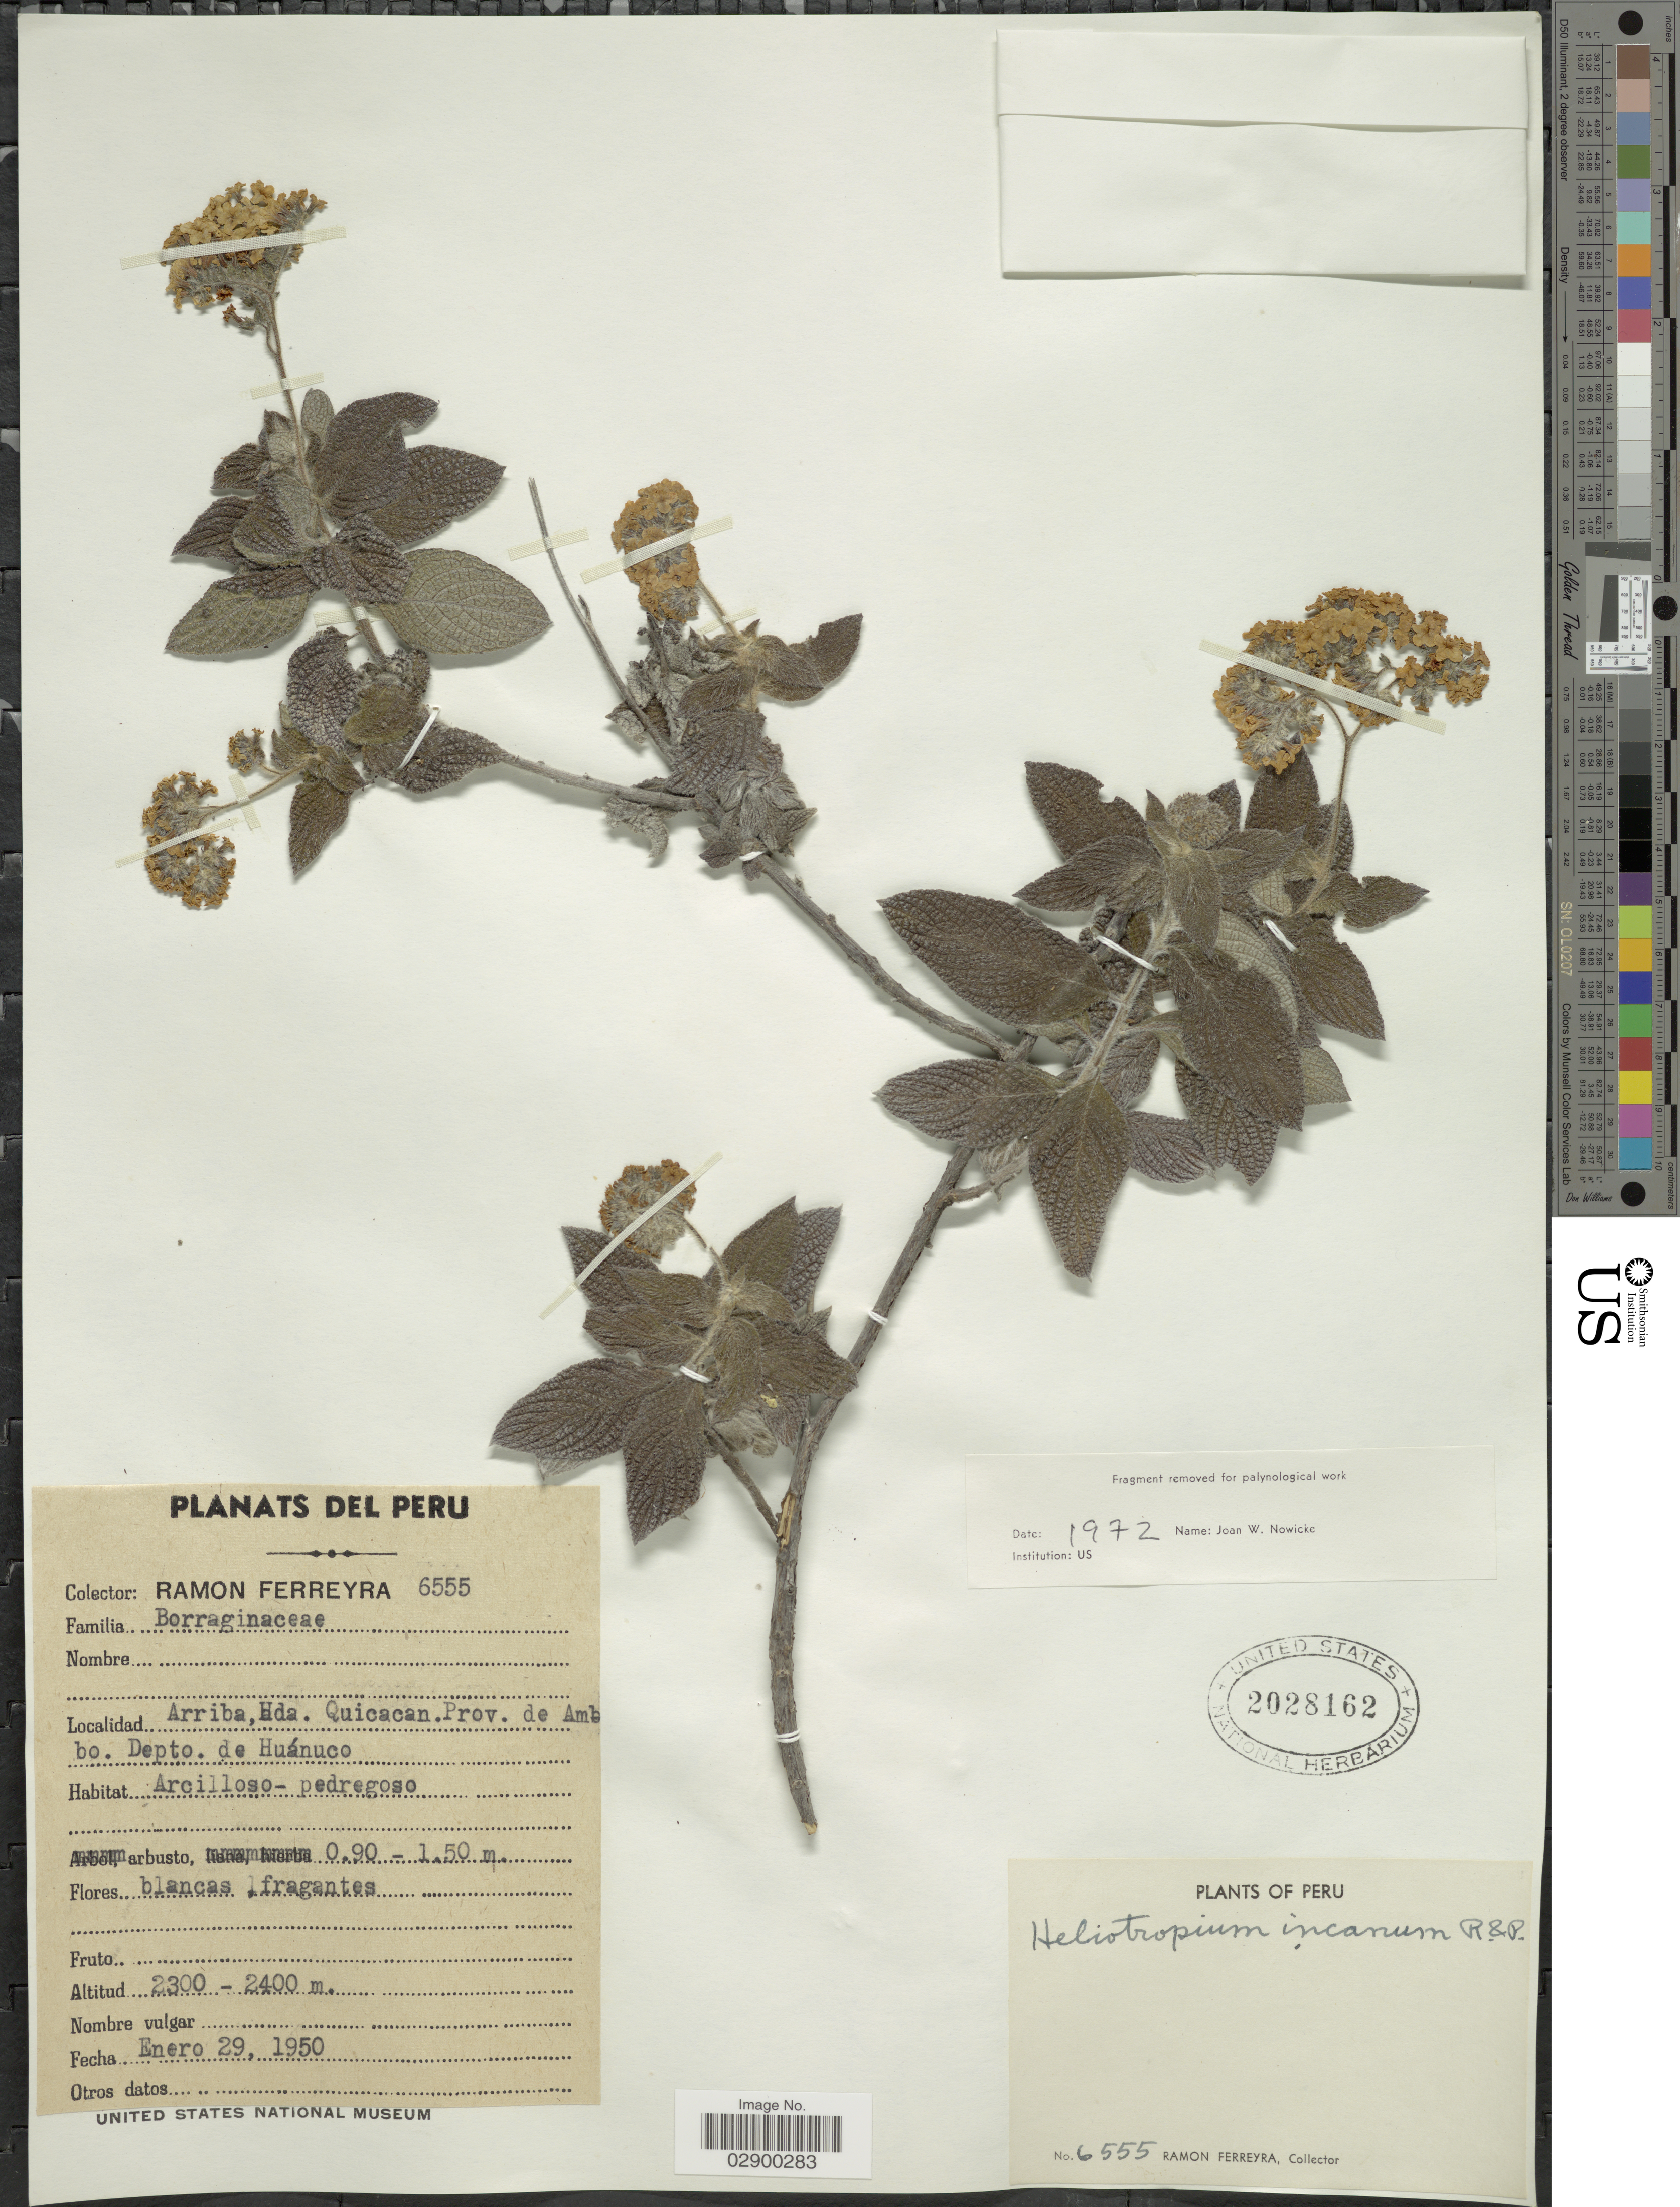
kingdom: Plantae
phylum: Tracheophyta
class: Magnoliopsida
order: Boraginales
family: Heliotropiaceae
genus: Heliotropium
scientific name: Heliotropium incanum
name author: Ruiz & Pav.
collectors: R. A. Ferreyra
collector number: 6555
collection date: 1950-01-29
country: Peru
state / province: Huánuco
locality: Arriba Hda. Quicacan, Prov. de Ambo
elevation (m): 2300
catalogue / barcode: US 2028162